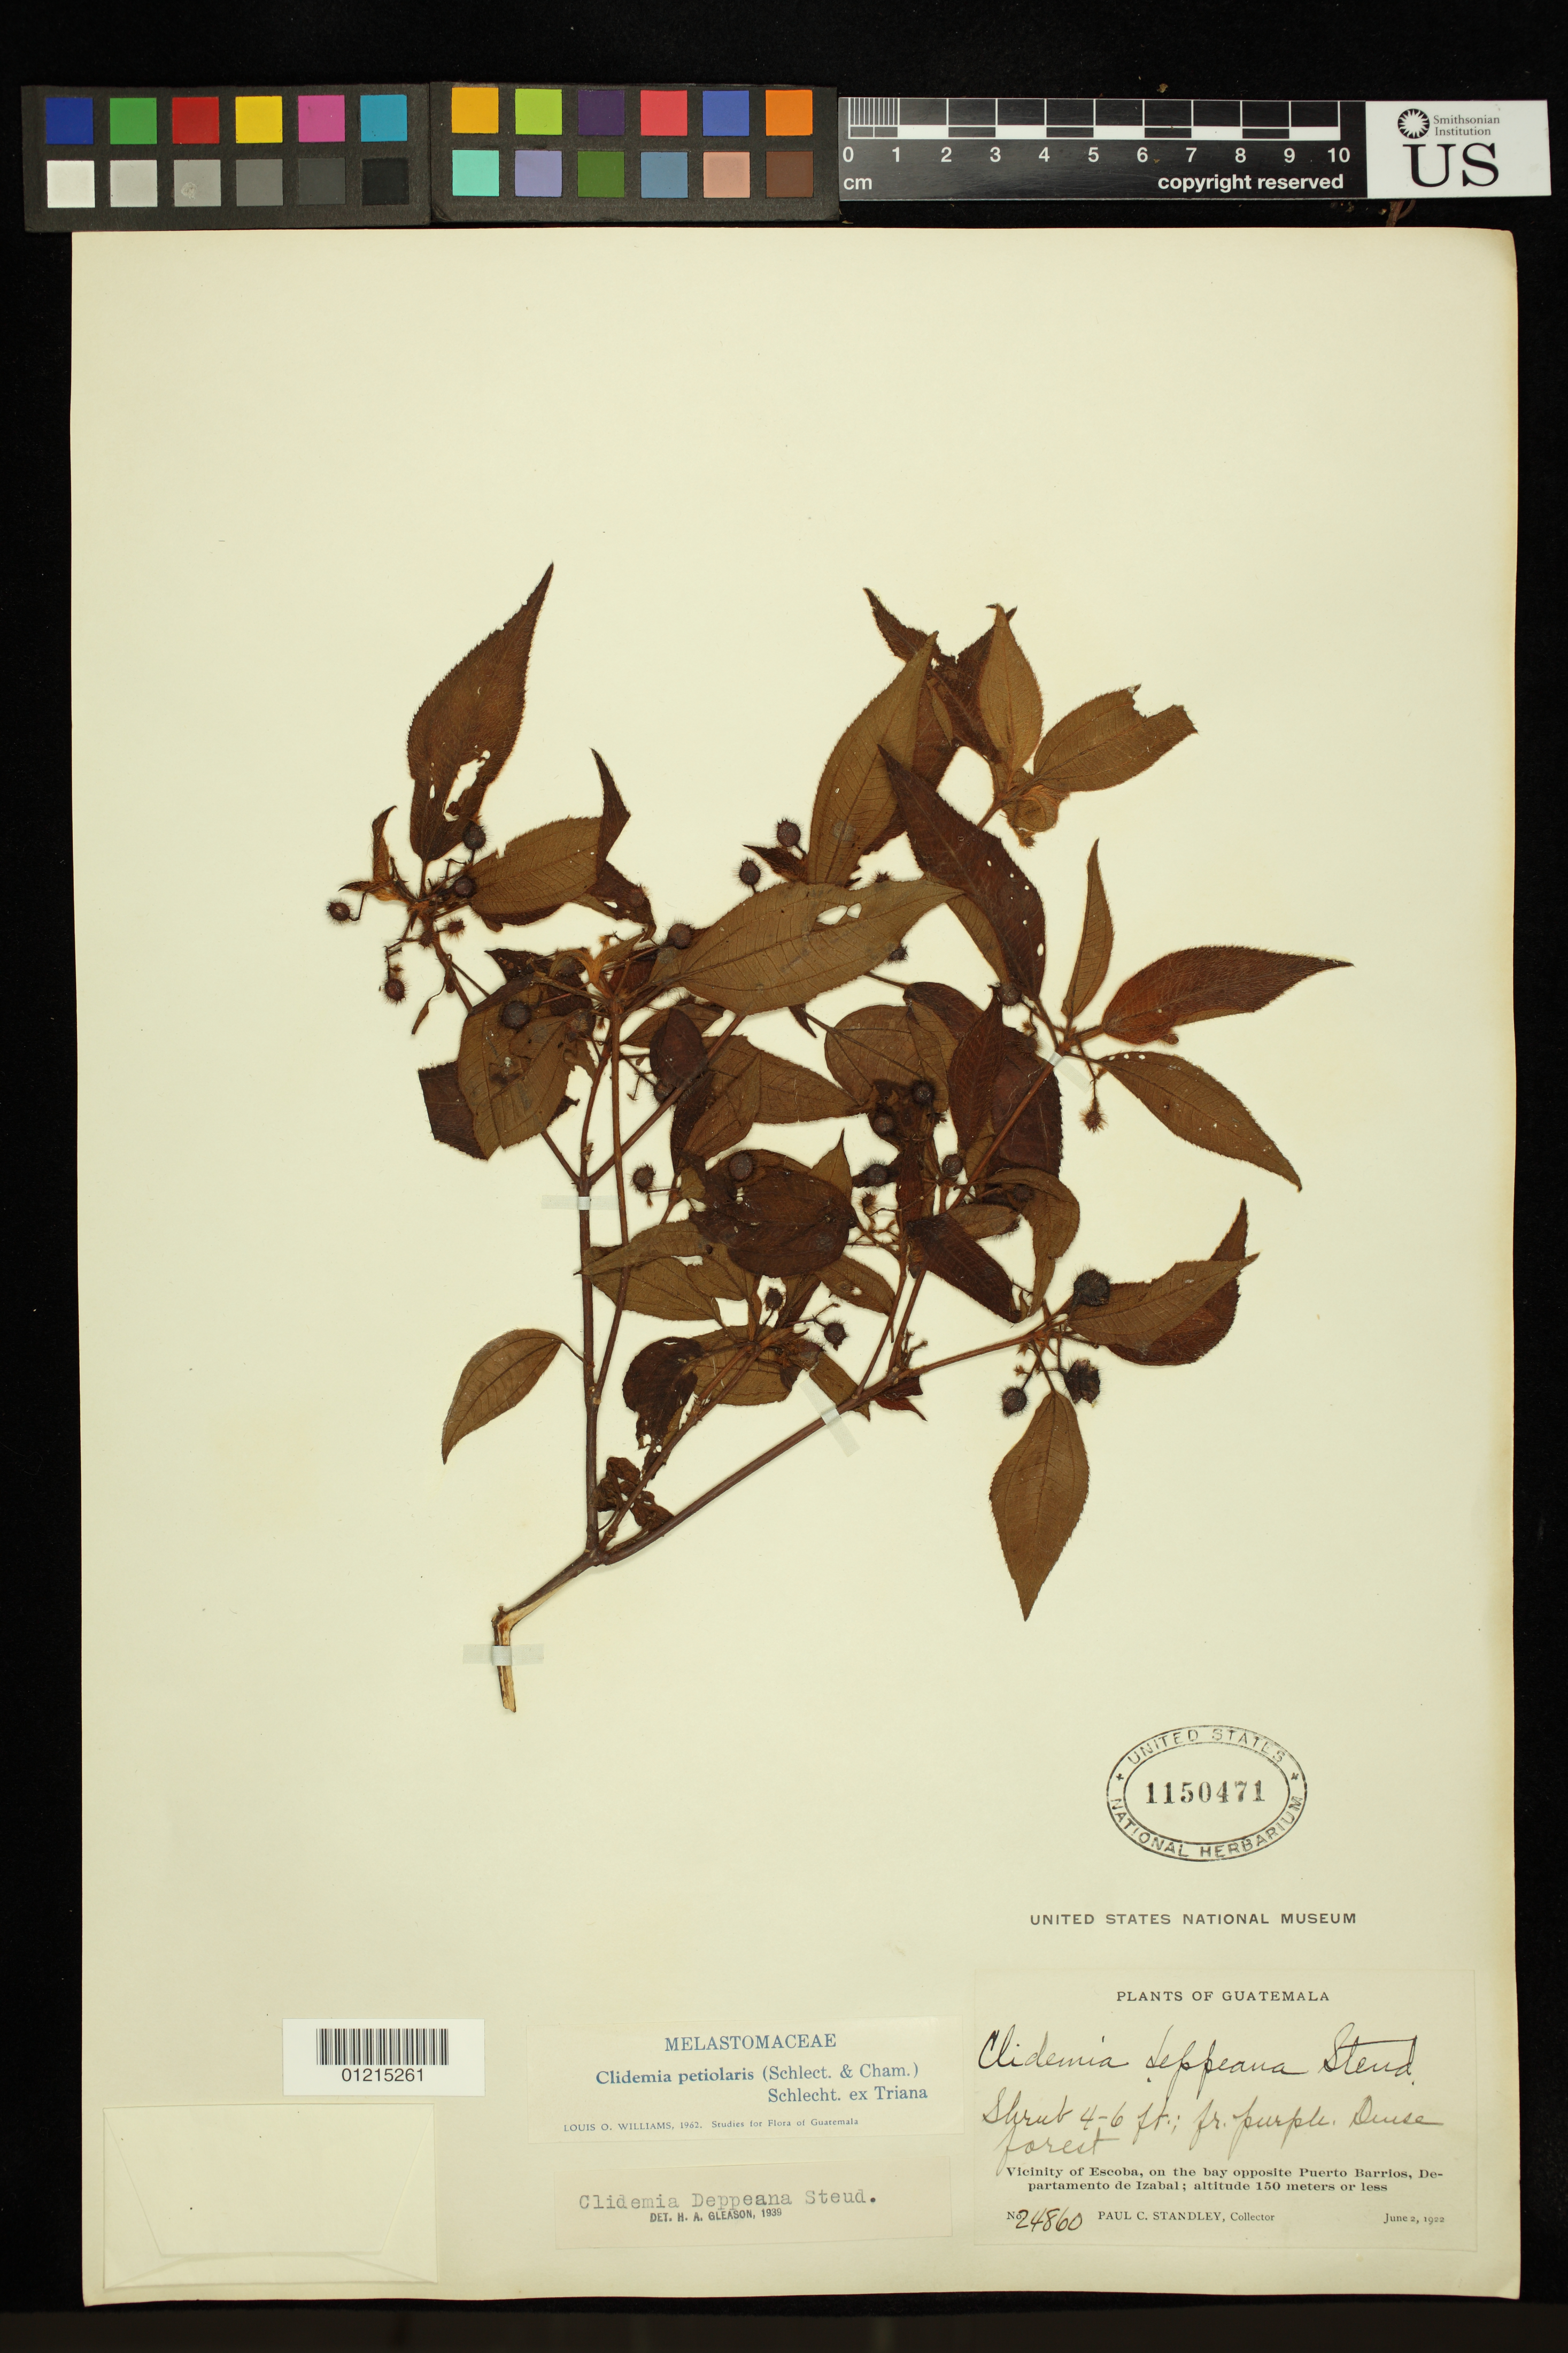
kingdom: Plantae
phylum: Tracheophyta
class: Magnoliopsida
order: Myrtales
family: Melastomataceae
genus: Clidemia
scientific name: Clidemia petiolaris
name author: (Schltdl. & Cham.) Schltdl. ex Triana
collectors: P. C. Standley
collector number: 24860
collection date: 1922-06-02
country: Guatemala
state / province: Izabal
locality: Vicinity of Escoba, on the bay opposite Puerto Barrios.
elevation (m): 150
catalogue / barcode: US 1150471